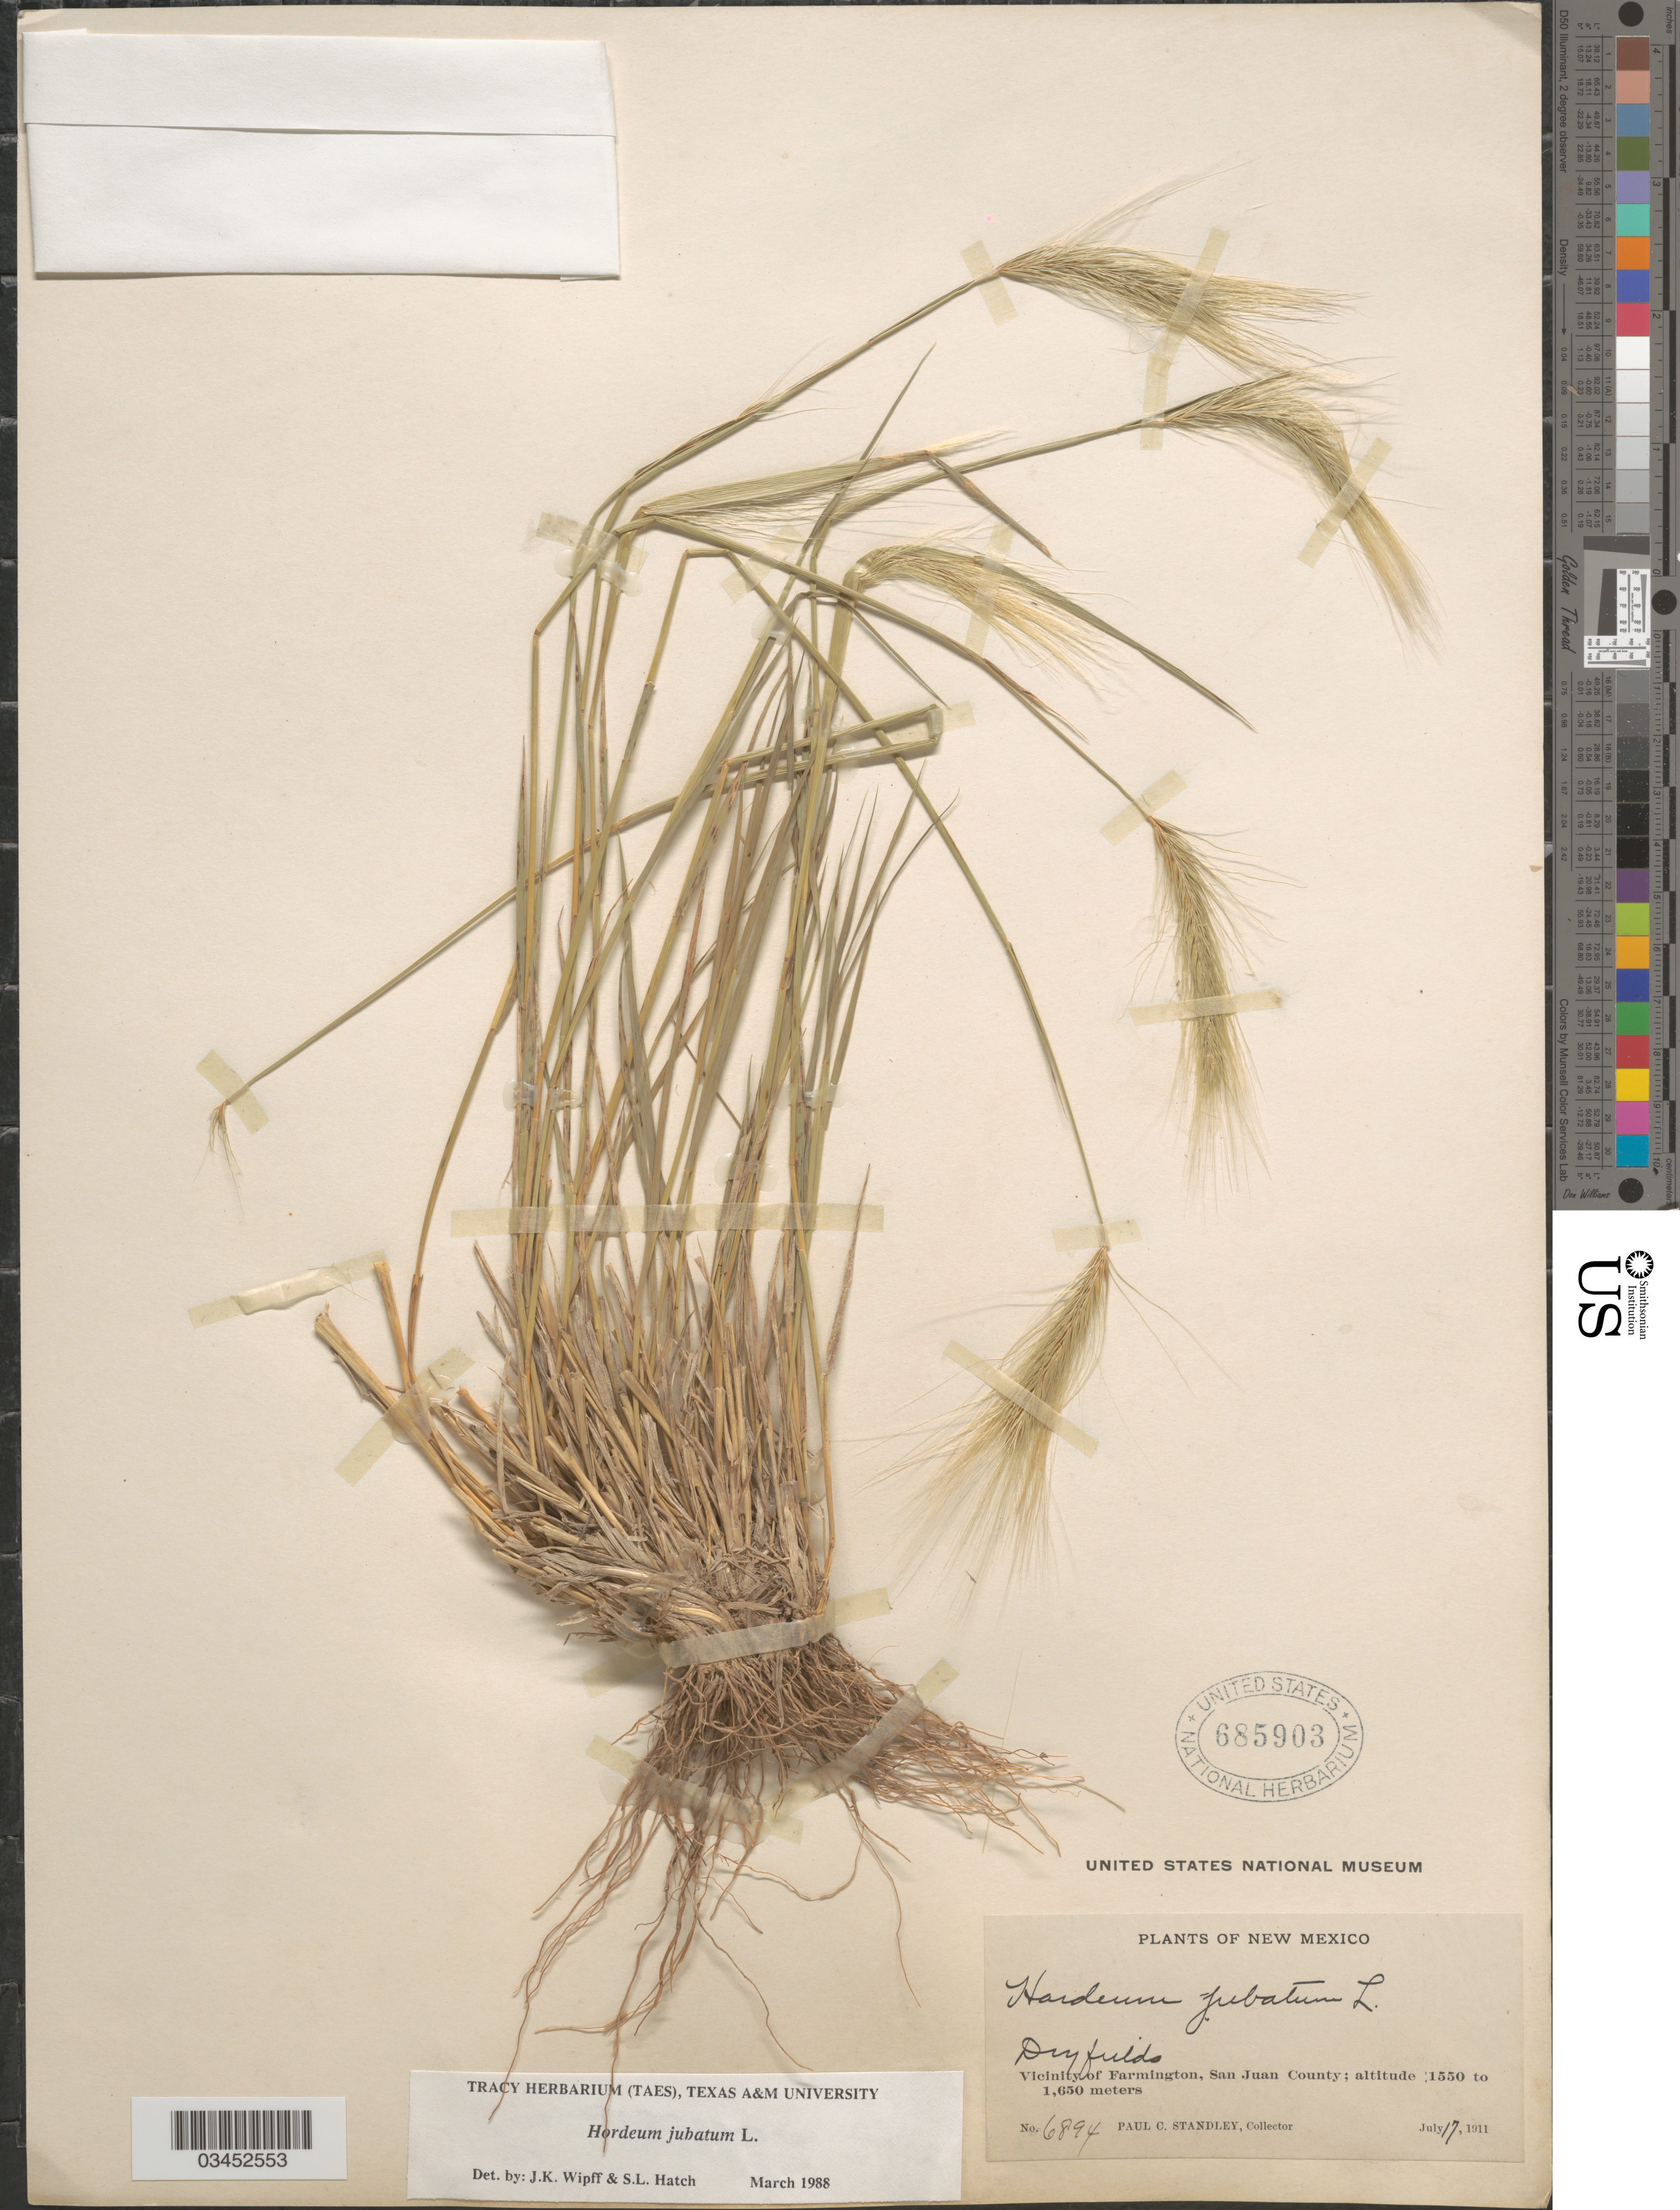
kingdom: Plantae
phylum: Tracheophyta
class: Liliopsida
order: Poales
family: Poaceae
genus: Hordeum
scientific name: Hordeum jubatum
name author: L.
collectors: P. C. Standley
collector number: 6894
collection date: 1911-07-17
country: United States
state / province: New Mexico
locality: Dry fields. Vicinity of Farmington, San Juan County.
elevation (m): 1550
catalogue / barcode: US 685903